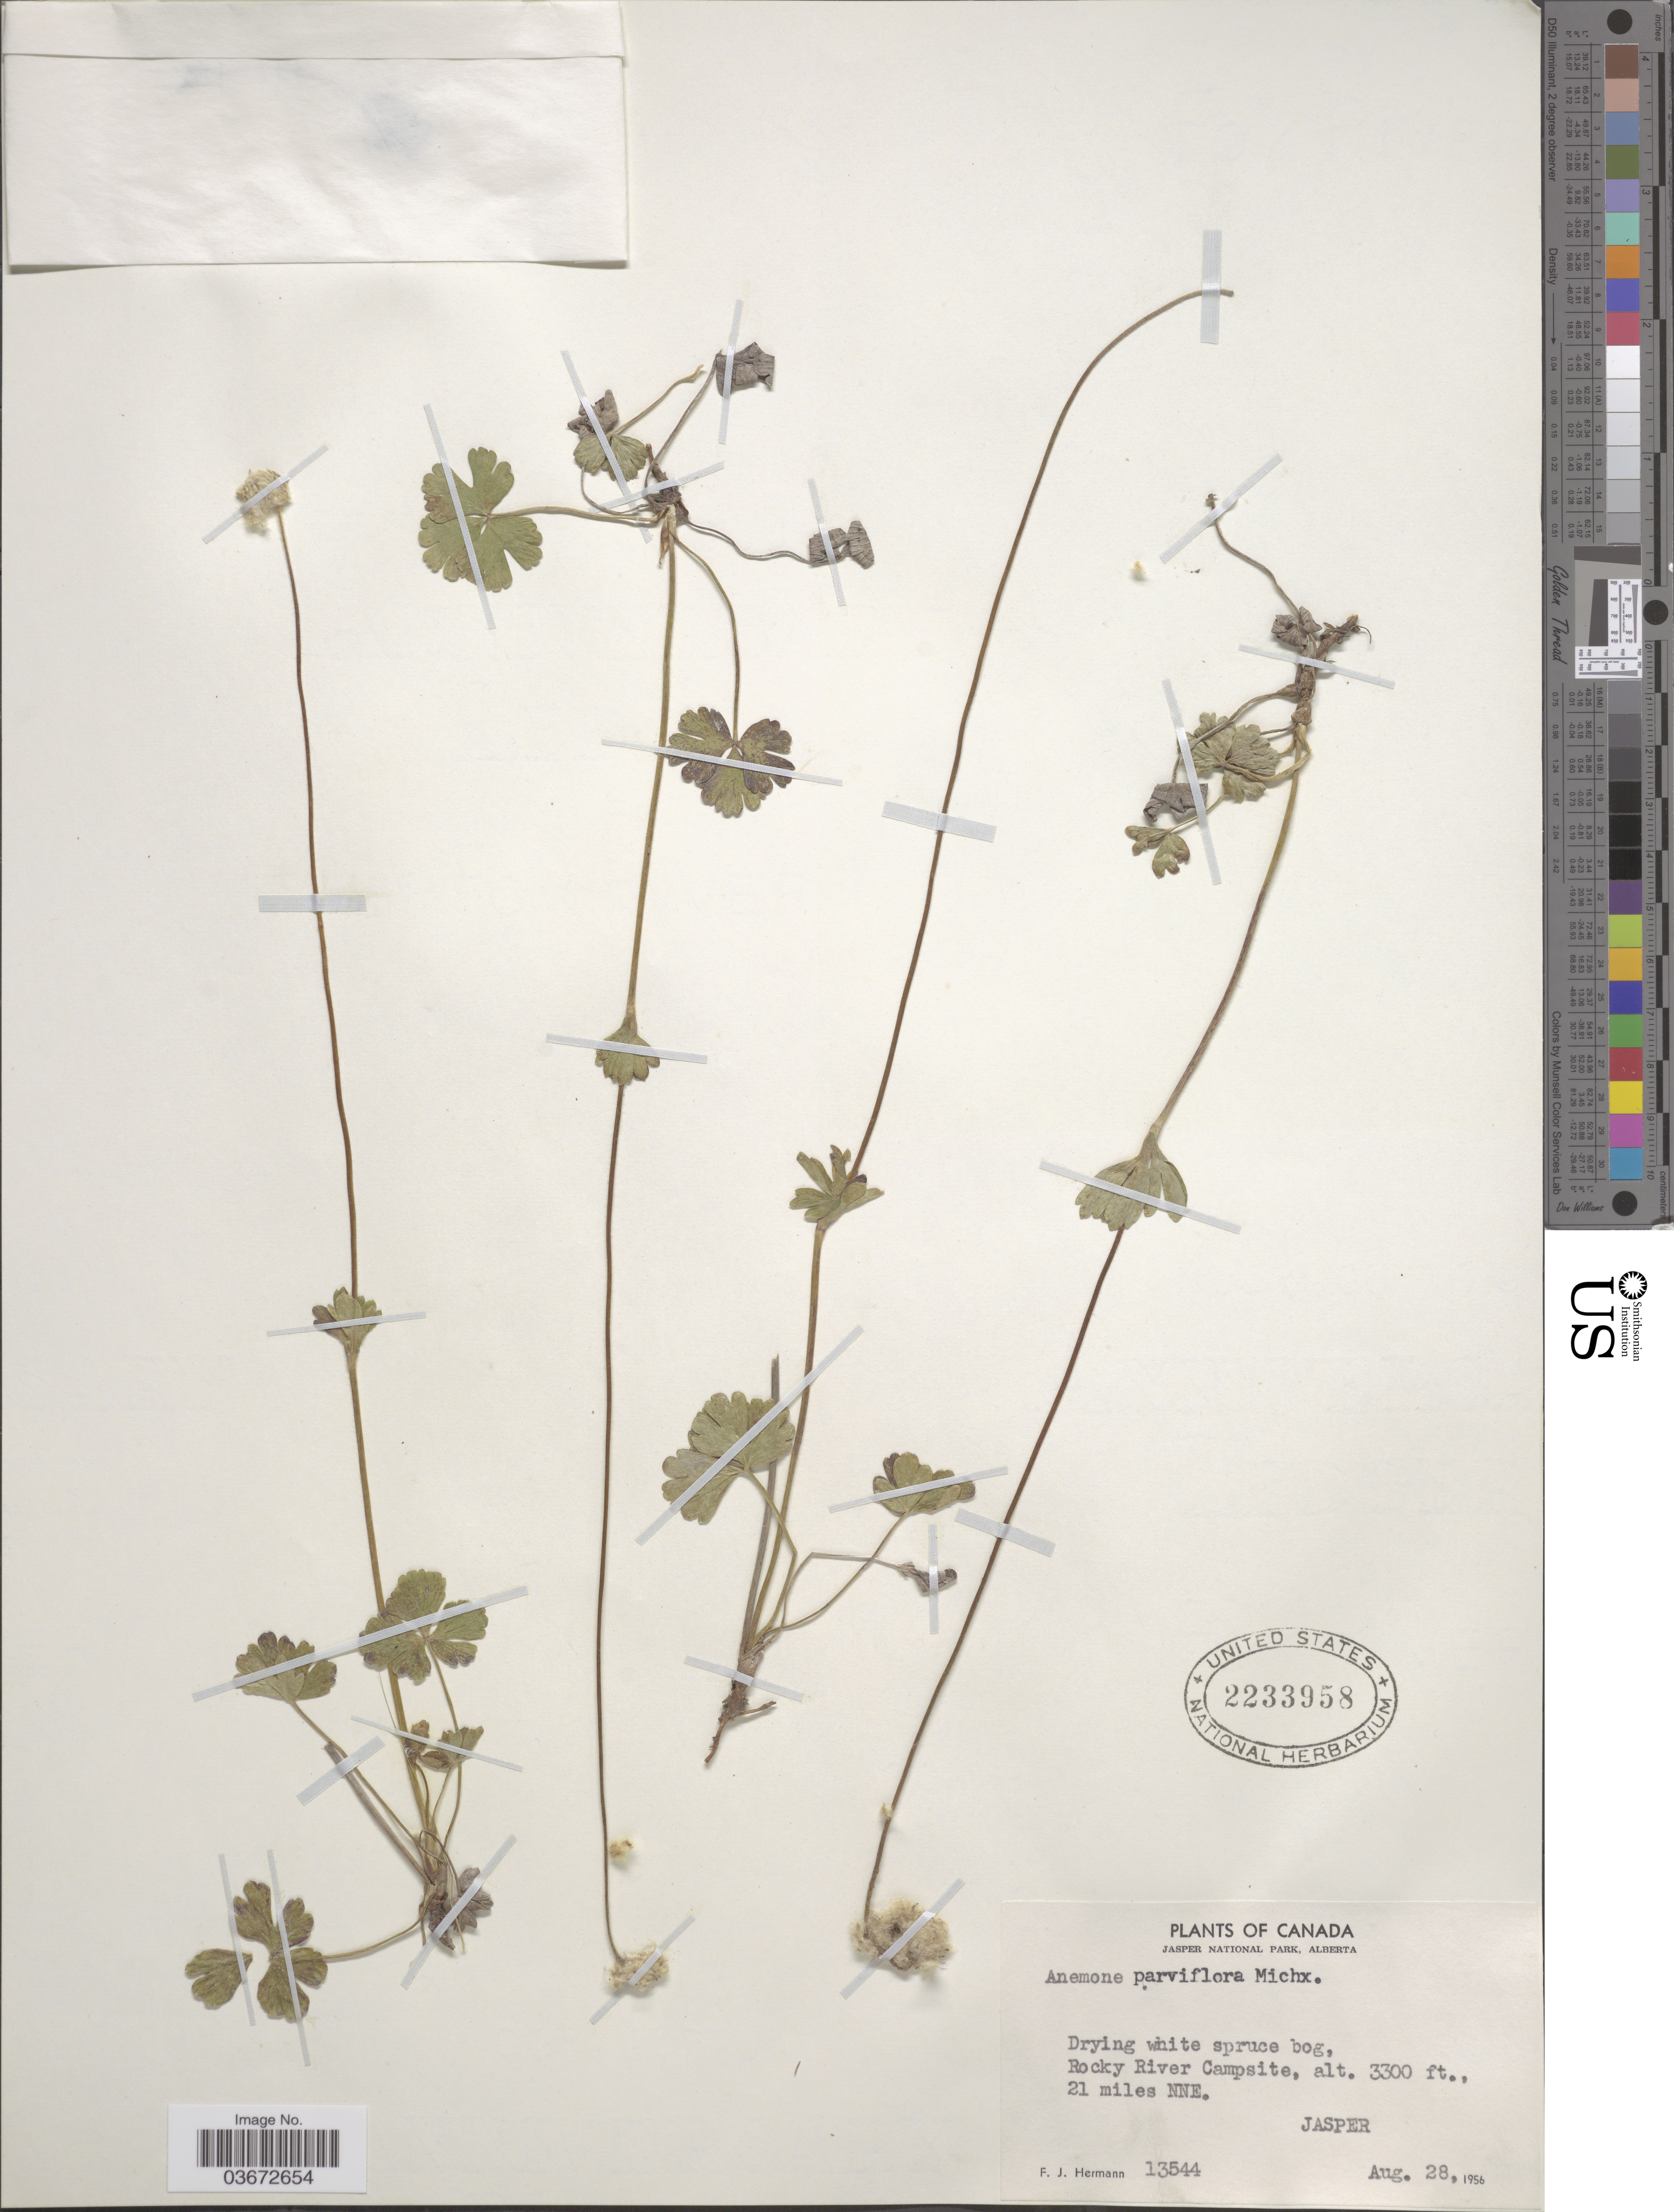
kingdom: Plantae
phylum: Tracheophyta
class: Magnoliopsida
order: Ranunculales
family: Ranunculaceae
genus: Anemone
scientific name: Anemone parviflora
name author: Michx.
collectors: F. J. Hermann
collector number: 13544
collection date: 1956-08-28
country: Canada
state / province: Alberta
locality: Jasper National Park. Rocky River Campsite, 21 miles NNE. Jasper.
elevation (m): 1006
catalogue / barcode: US 2233958